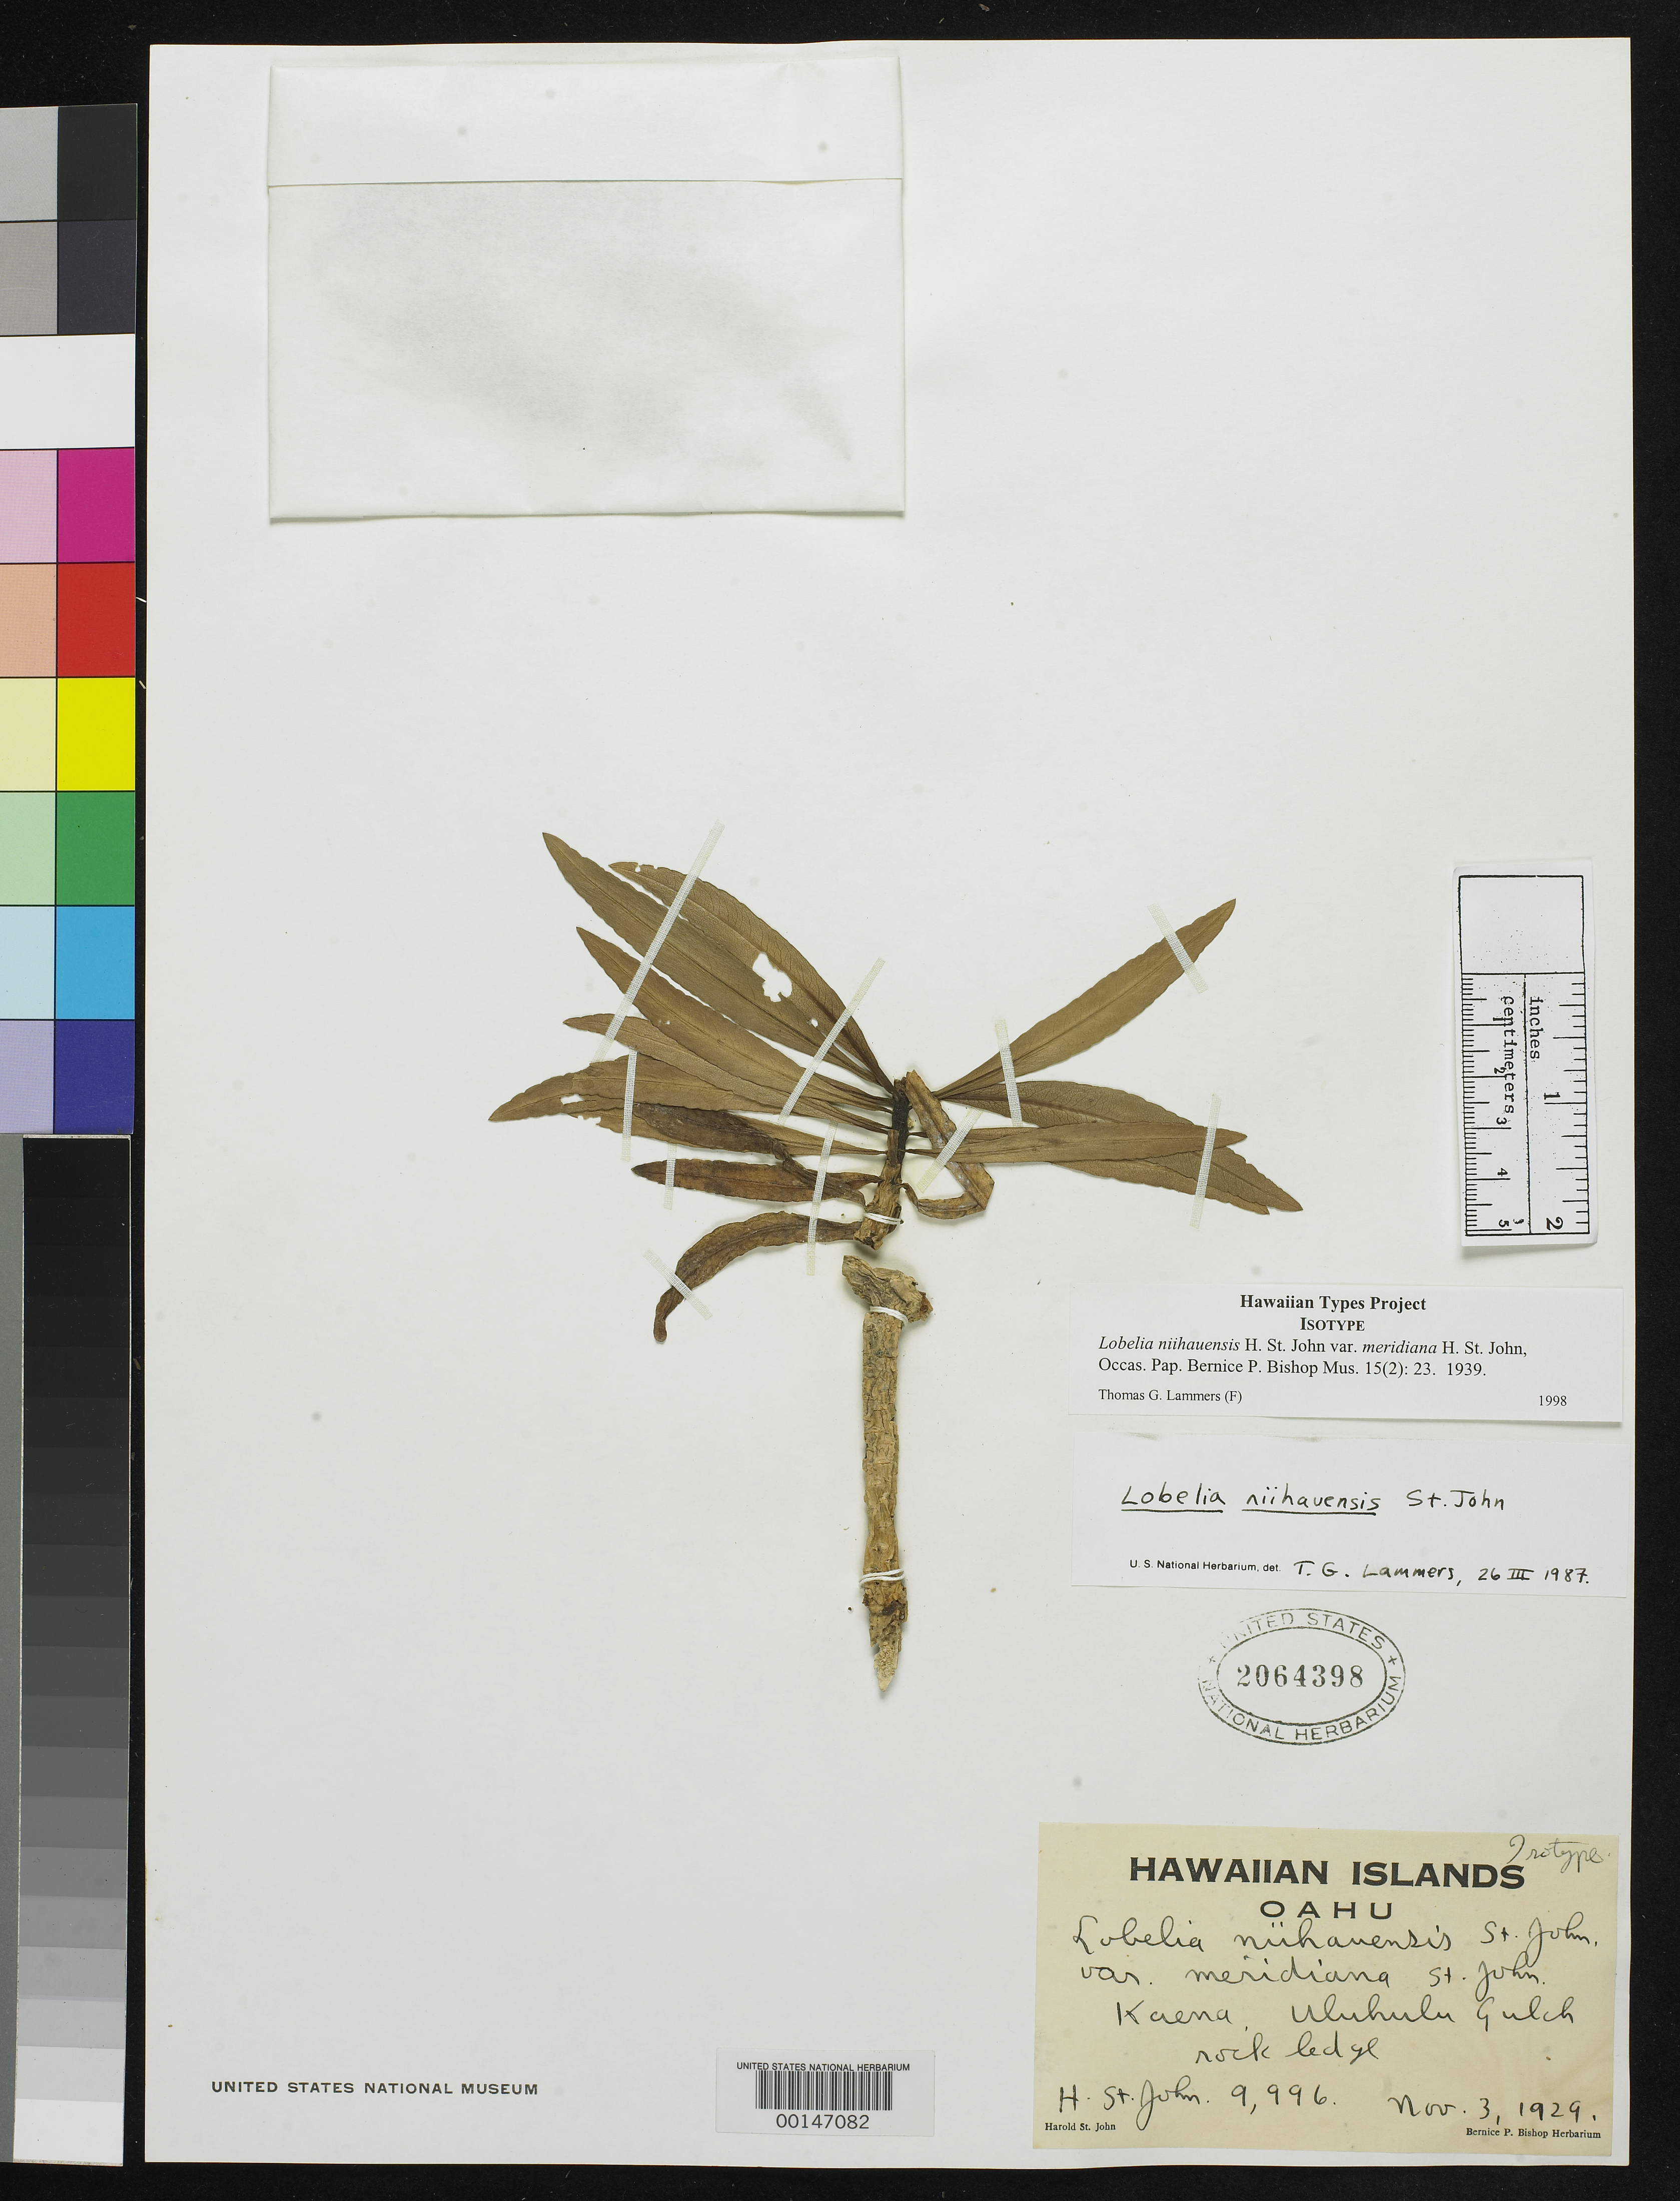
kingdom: Plantae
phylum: Tracheophyta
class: Magnoliopsida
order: Asterales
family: Campanulaceae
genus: Lobelia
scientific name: Lobelia niihauensis var. meridiana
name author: H. St. John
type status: Isotype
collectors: H. St. John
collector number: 9996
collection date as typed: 03 Nov 1929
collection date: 1929-11-03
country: United States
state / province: Hawaii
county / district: Honolulu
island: Oahu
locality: Uluhulu Gulch, Kaena.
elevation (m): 152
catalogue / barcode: US 2064398